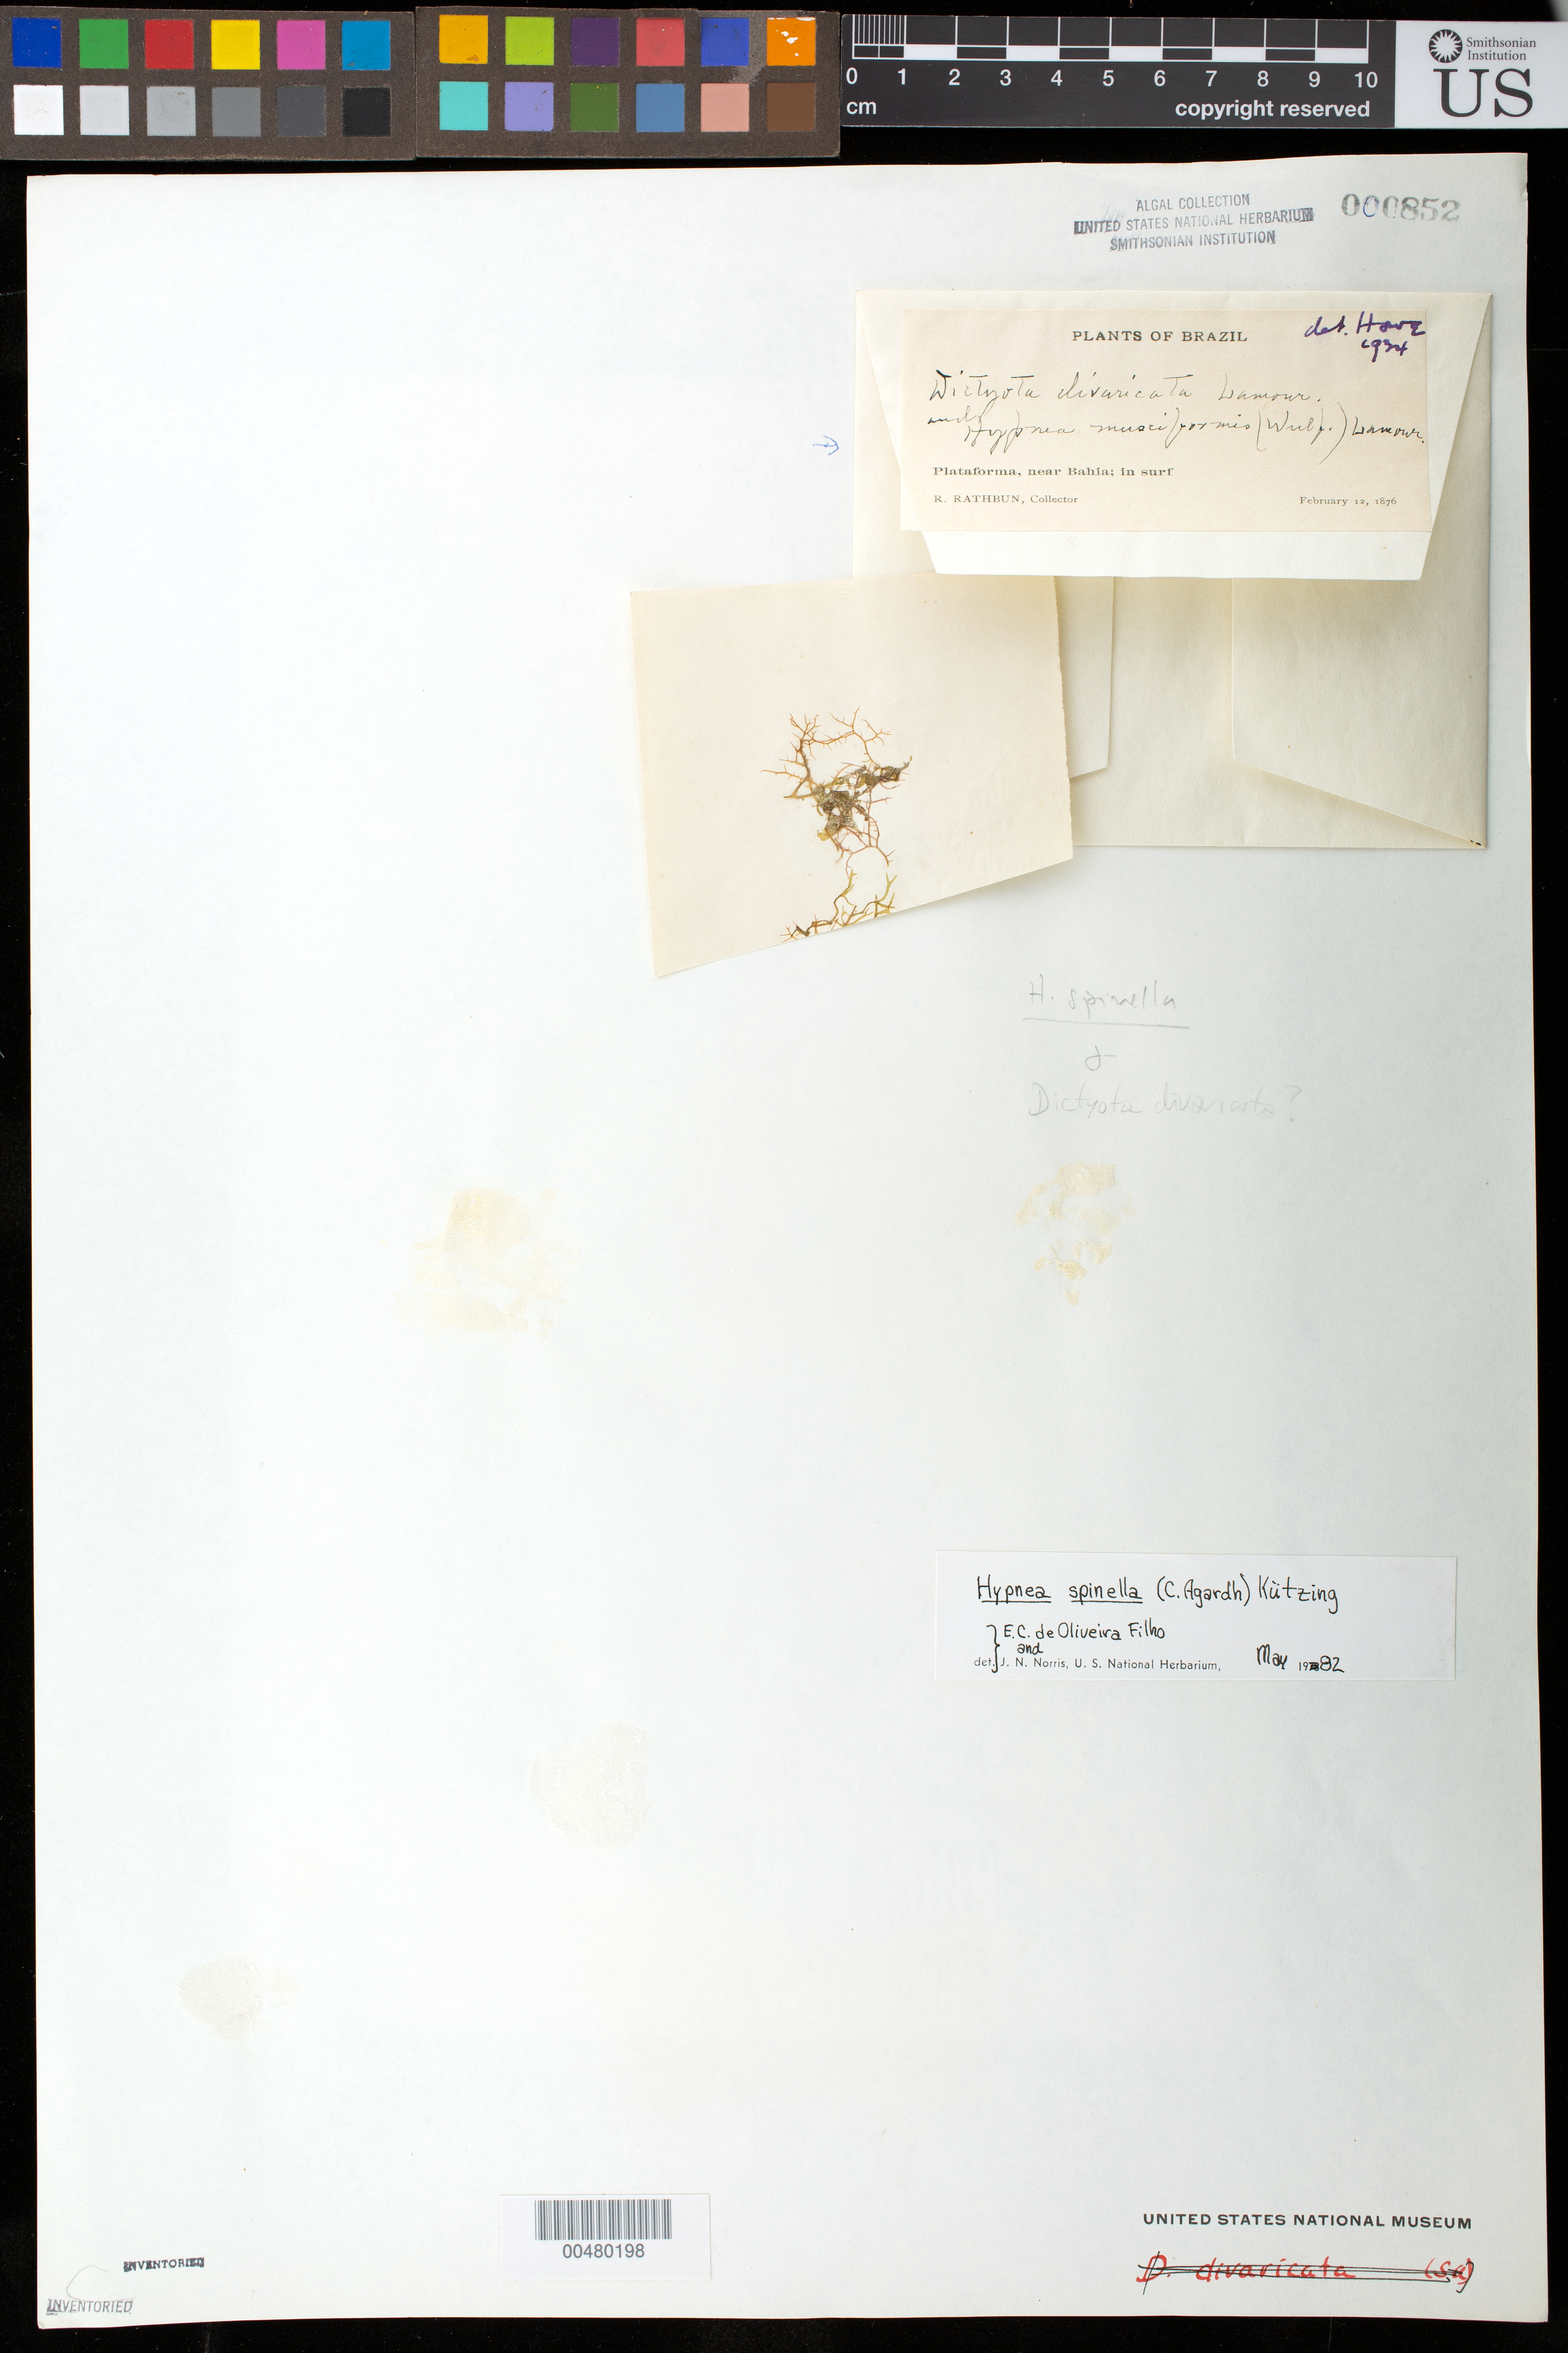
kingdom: Plantae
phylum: Rhodophyta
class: Florideophyceae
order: Gigartinales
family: Cystocloniaceae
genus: Hypnea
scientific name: Hypnea spinella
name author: (C. Agardh) Kütz.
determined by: Oliveira, E. C.; Norris, J. N.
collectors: R. Rathbun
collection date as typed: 12 Feb 1876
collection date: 1876-02-12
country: Brazil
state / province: Bahia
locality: Plataforma, near Salvador (Bahia)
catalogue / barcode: US 852